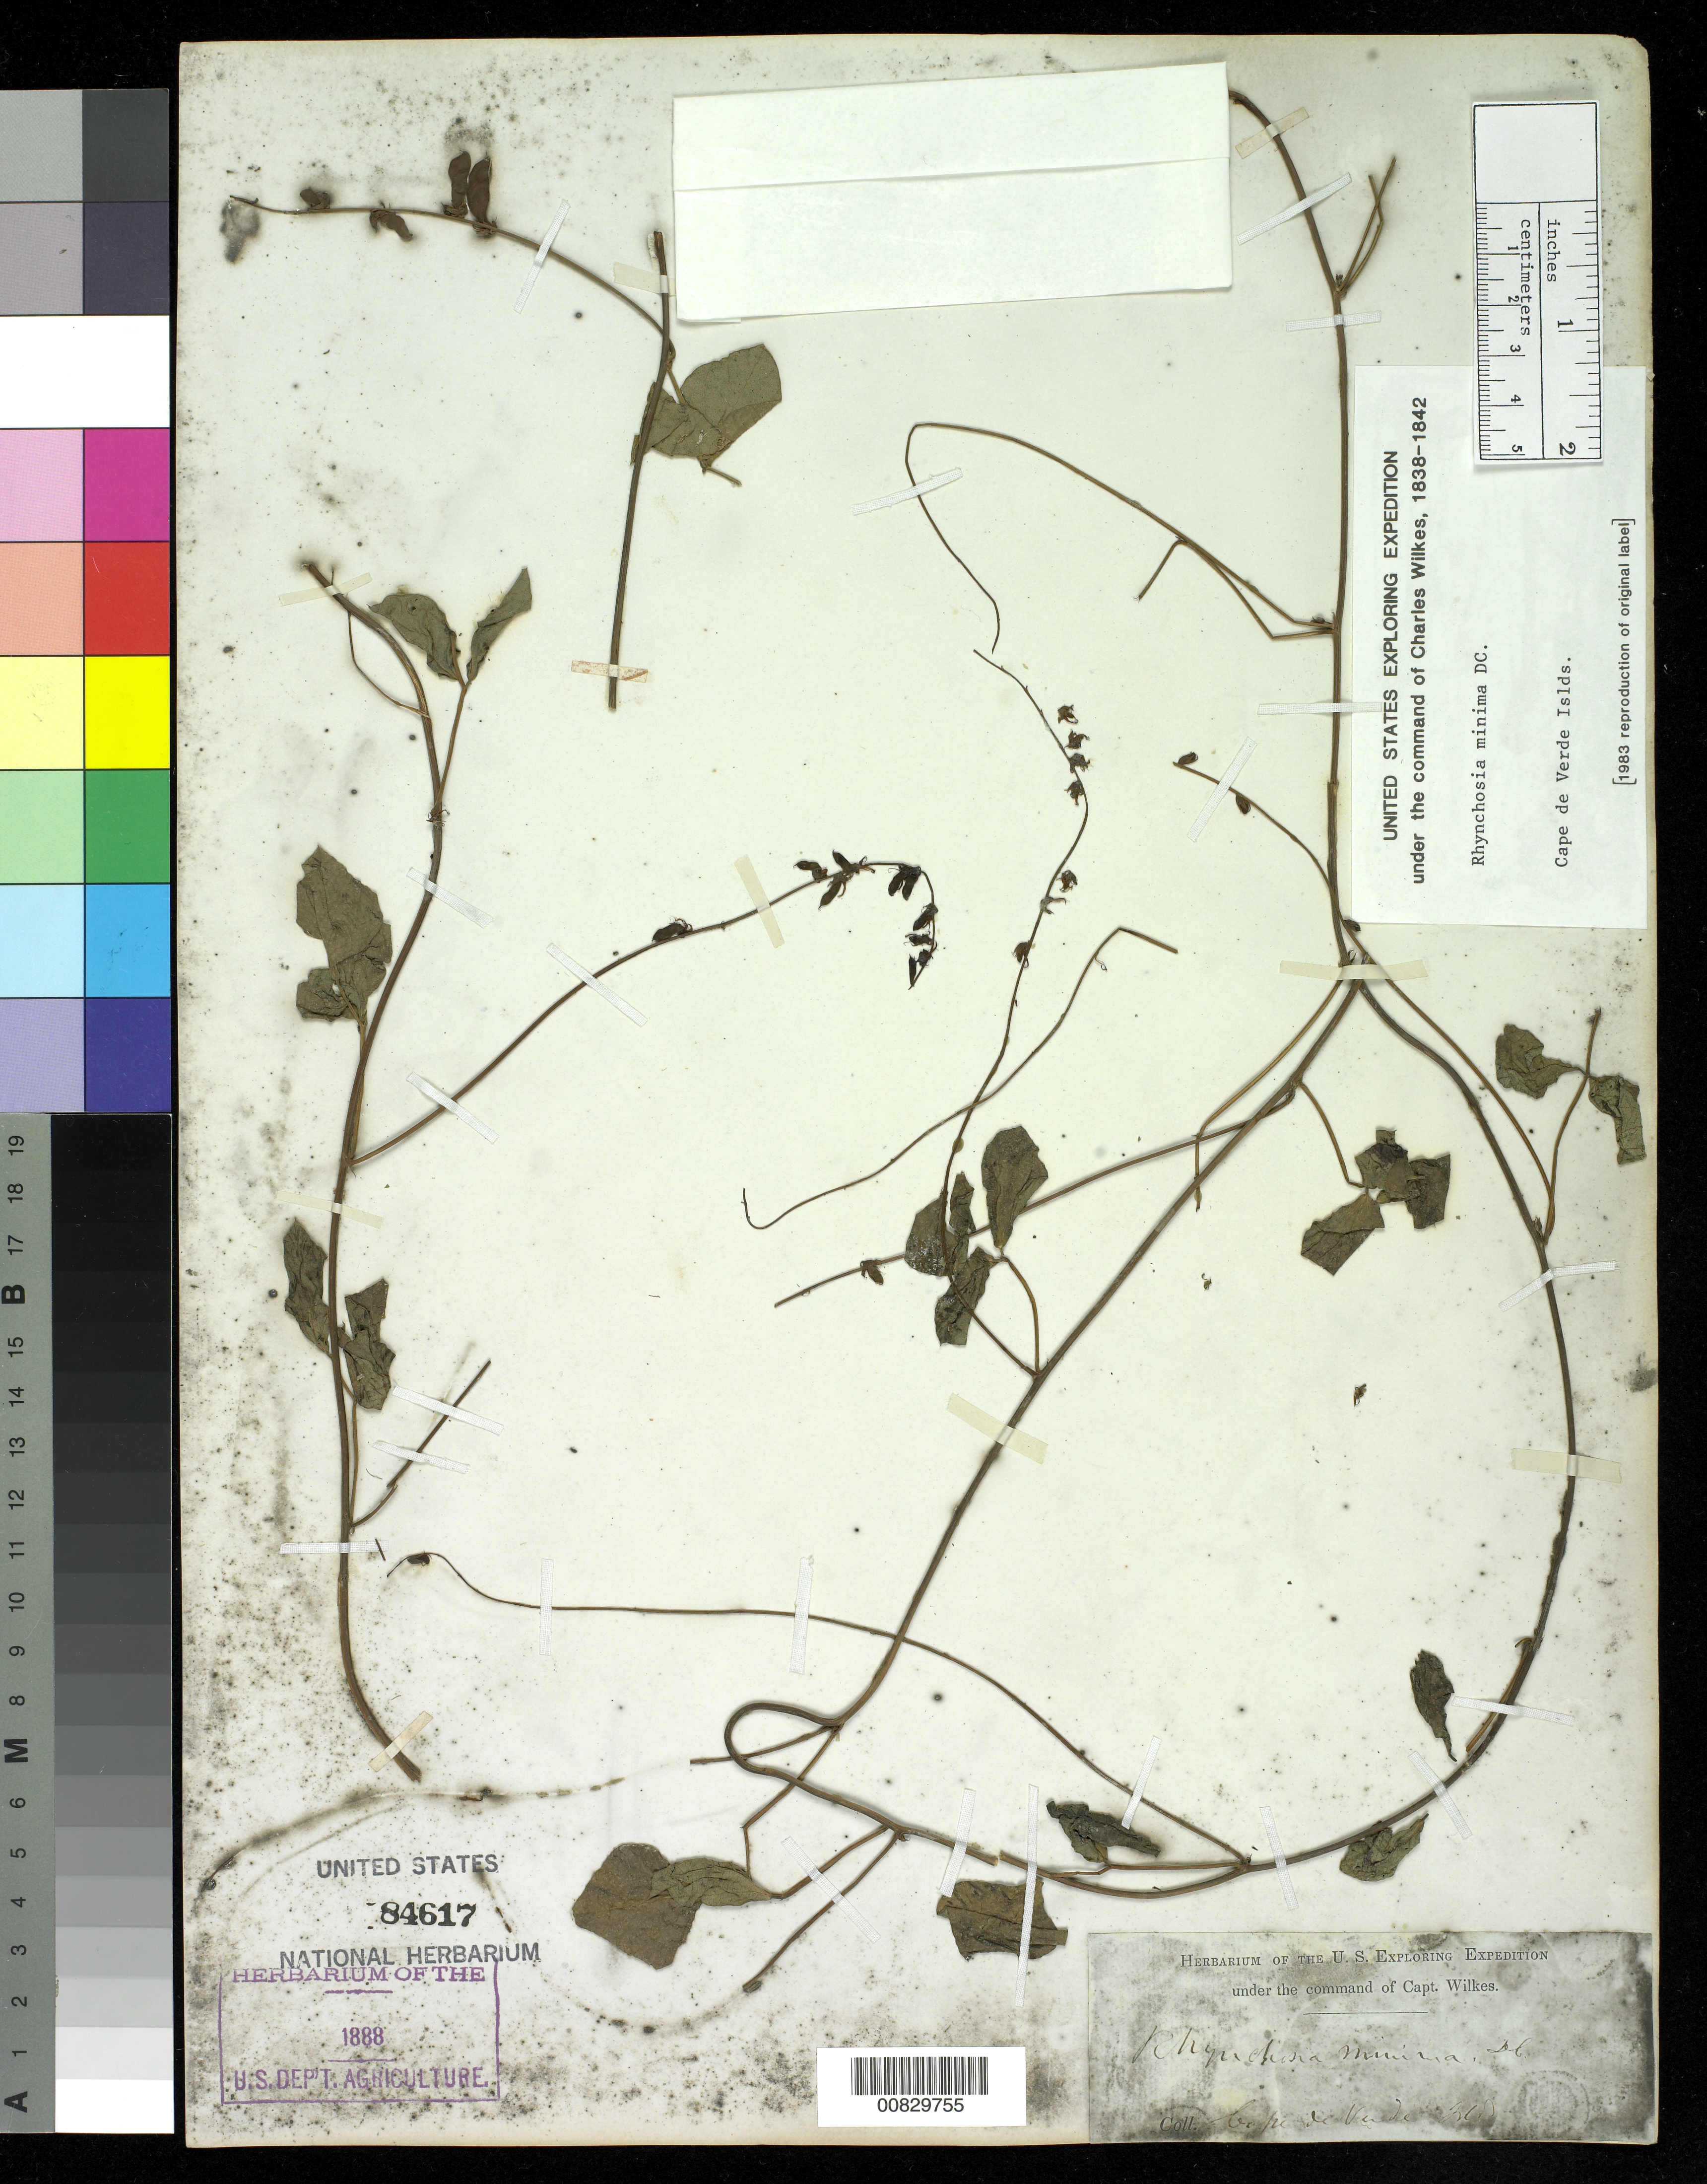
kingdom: Plantae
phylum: Tracheophyta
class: Magnoliopsida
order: Fabales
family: Fabaceae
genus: Rhynchosia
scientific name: Rhynchosia minima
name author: (L.) DC.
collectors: Wilkes Explor. Exped.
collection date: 1838/1842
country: Cape Verde Islands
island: Cape Verde Is.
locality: Cape de Verde Islands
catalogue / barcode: US 84617